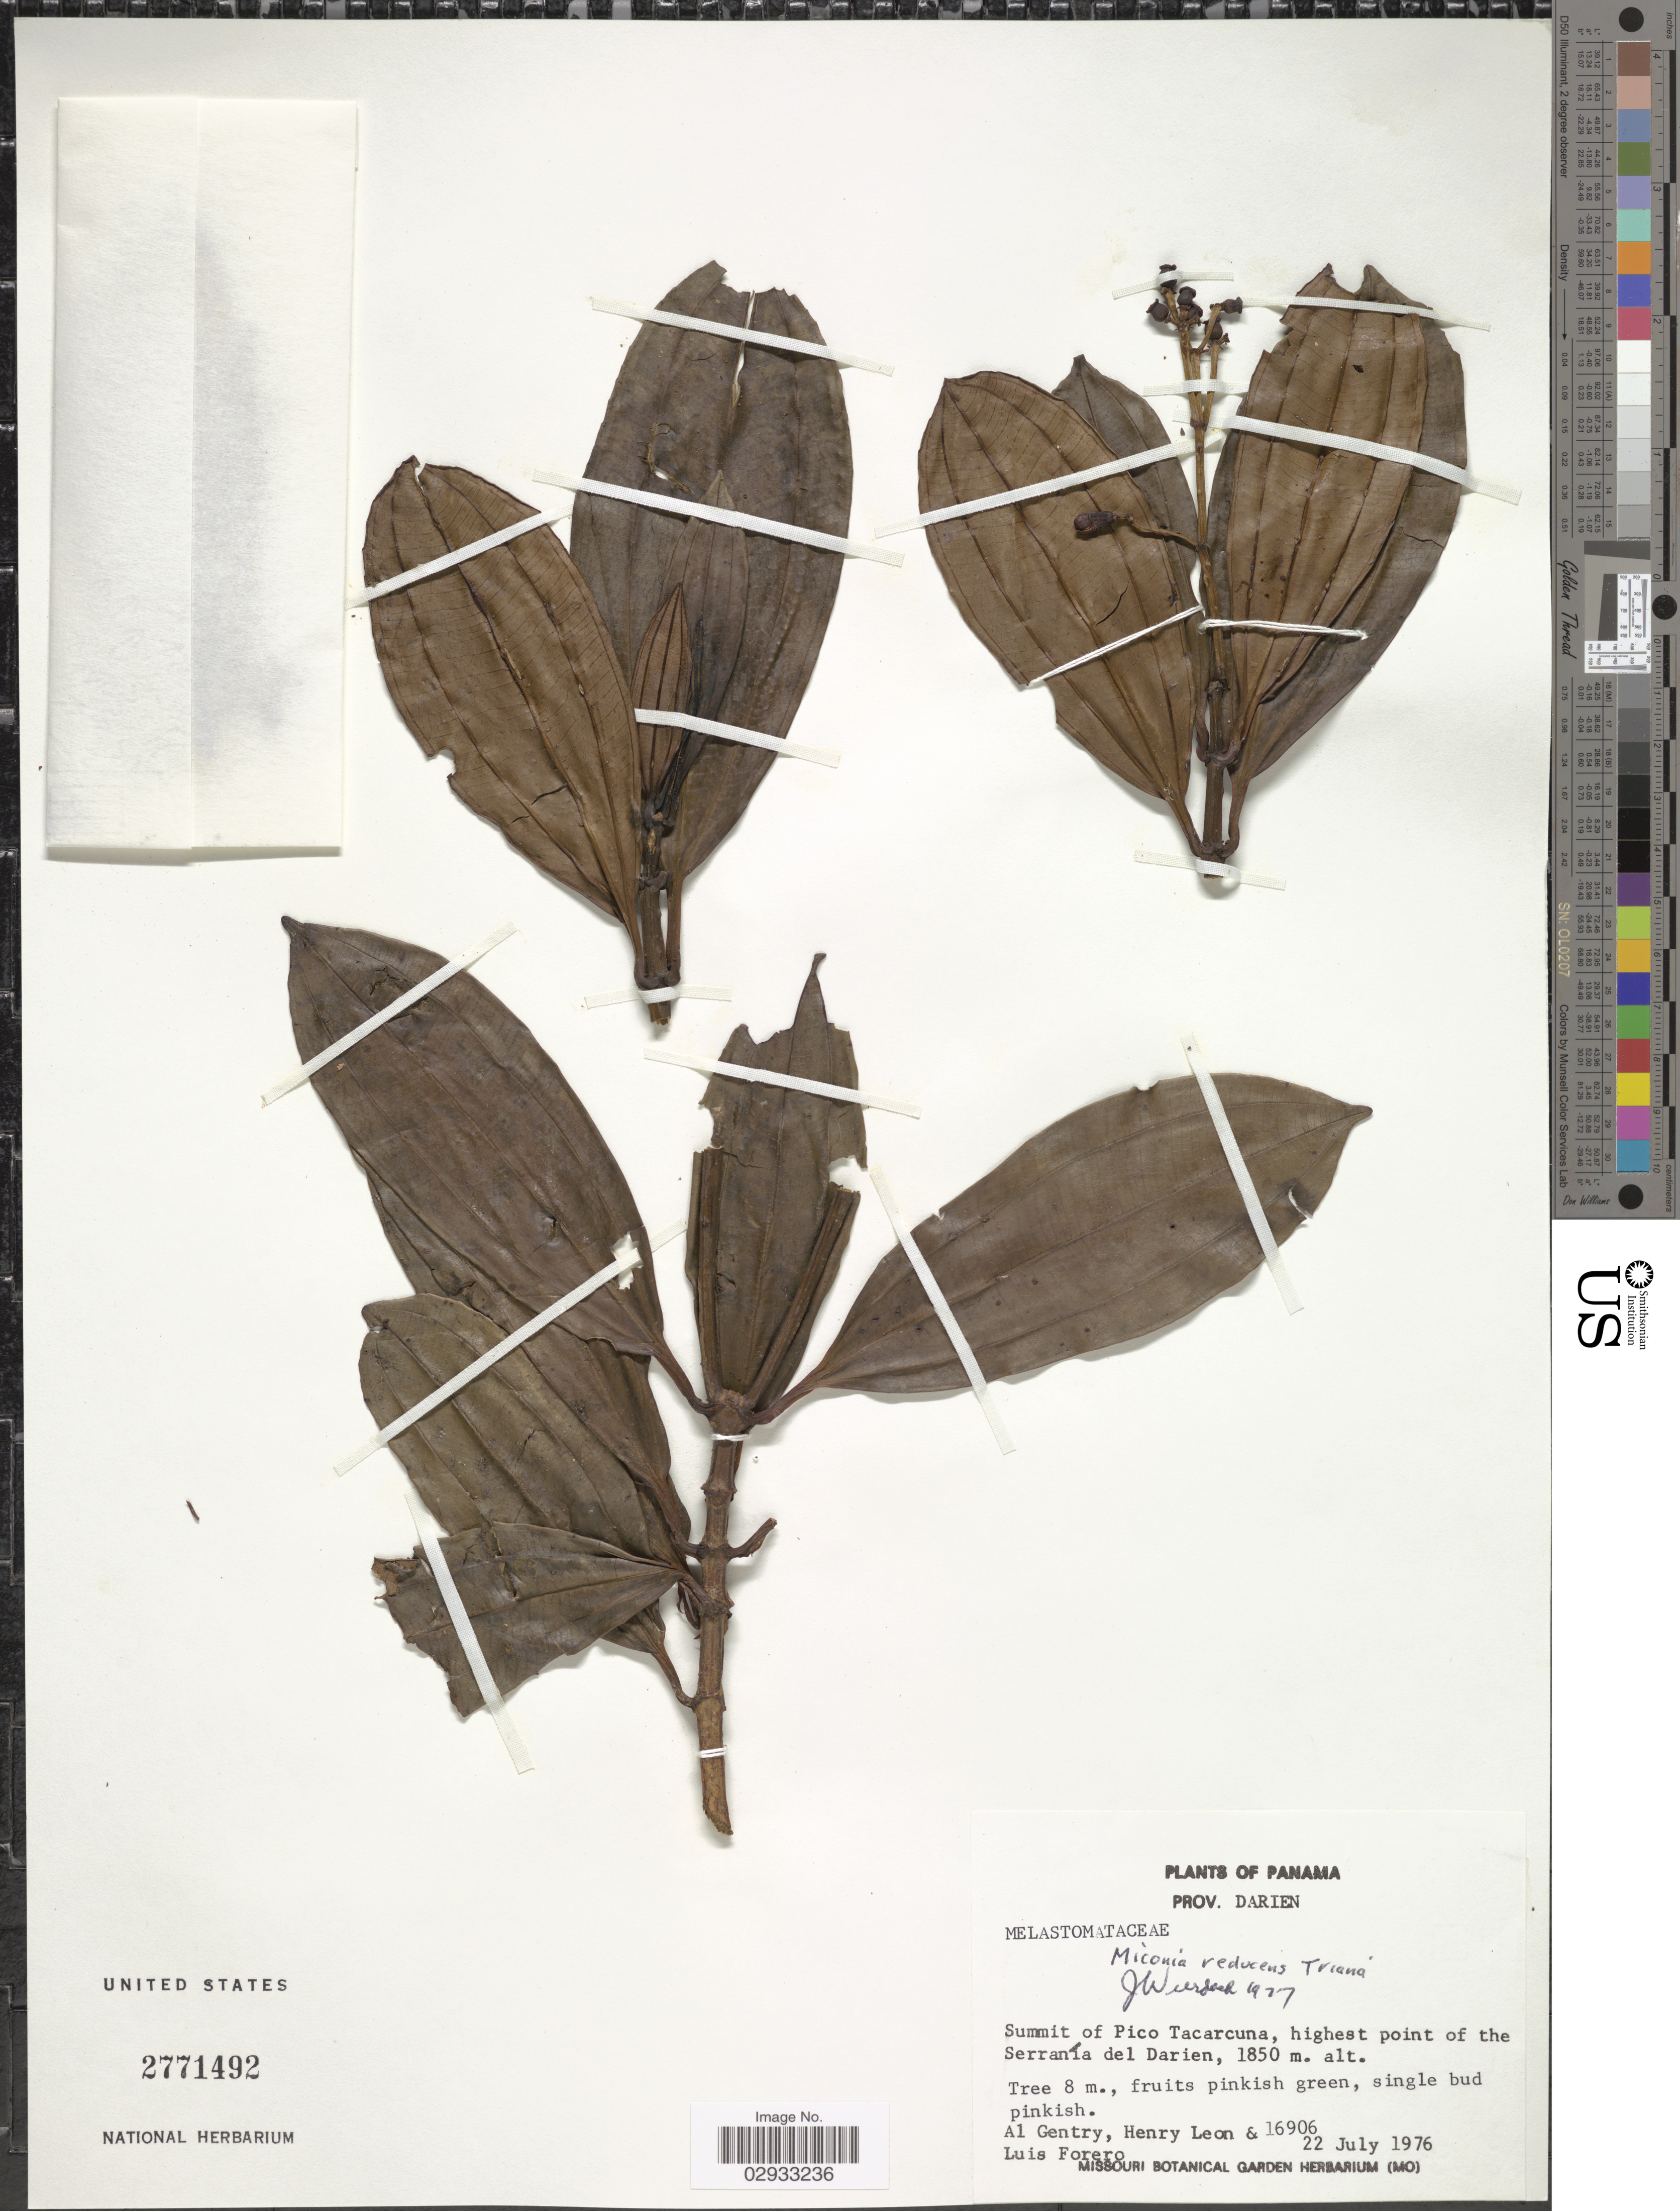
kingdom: Plantae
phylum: Tracheophyta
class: Magnoliopsida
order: Myrtales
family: Melastomataceae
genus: Miconia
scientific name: Miconia reducens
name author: Triana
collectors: A. H. Gentry, Henry Leon & L. Forero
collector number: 16906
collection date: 1976-07-22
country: Panama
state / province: Darién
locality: Prov. Darien. Summit of Pico Tacarcuna, highest point of the Serranía del Darien.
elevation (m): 1850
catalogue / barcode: US 2771492